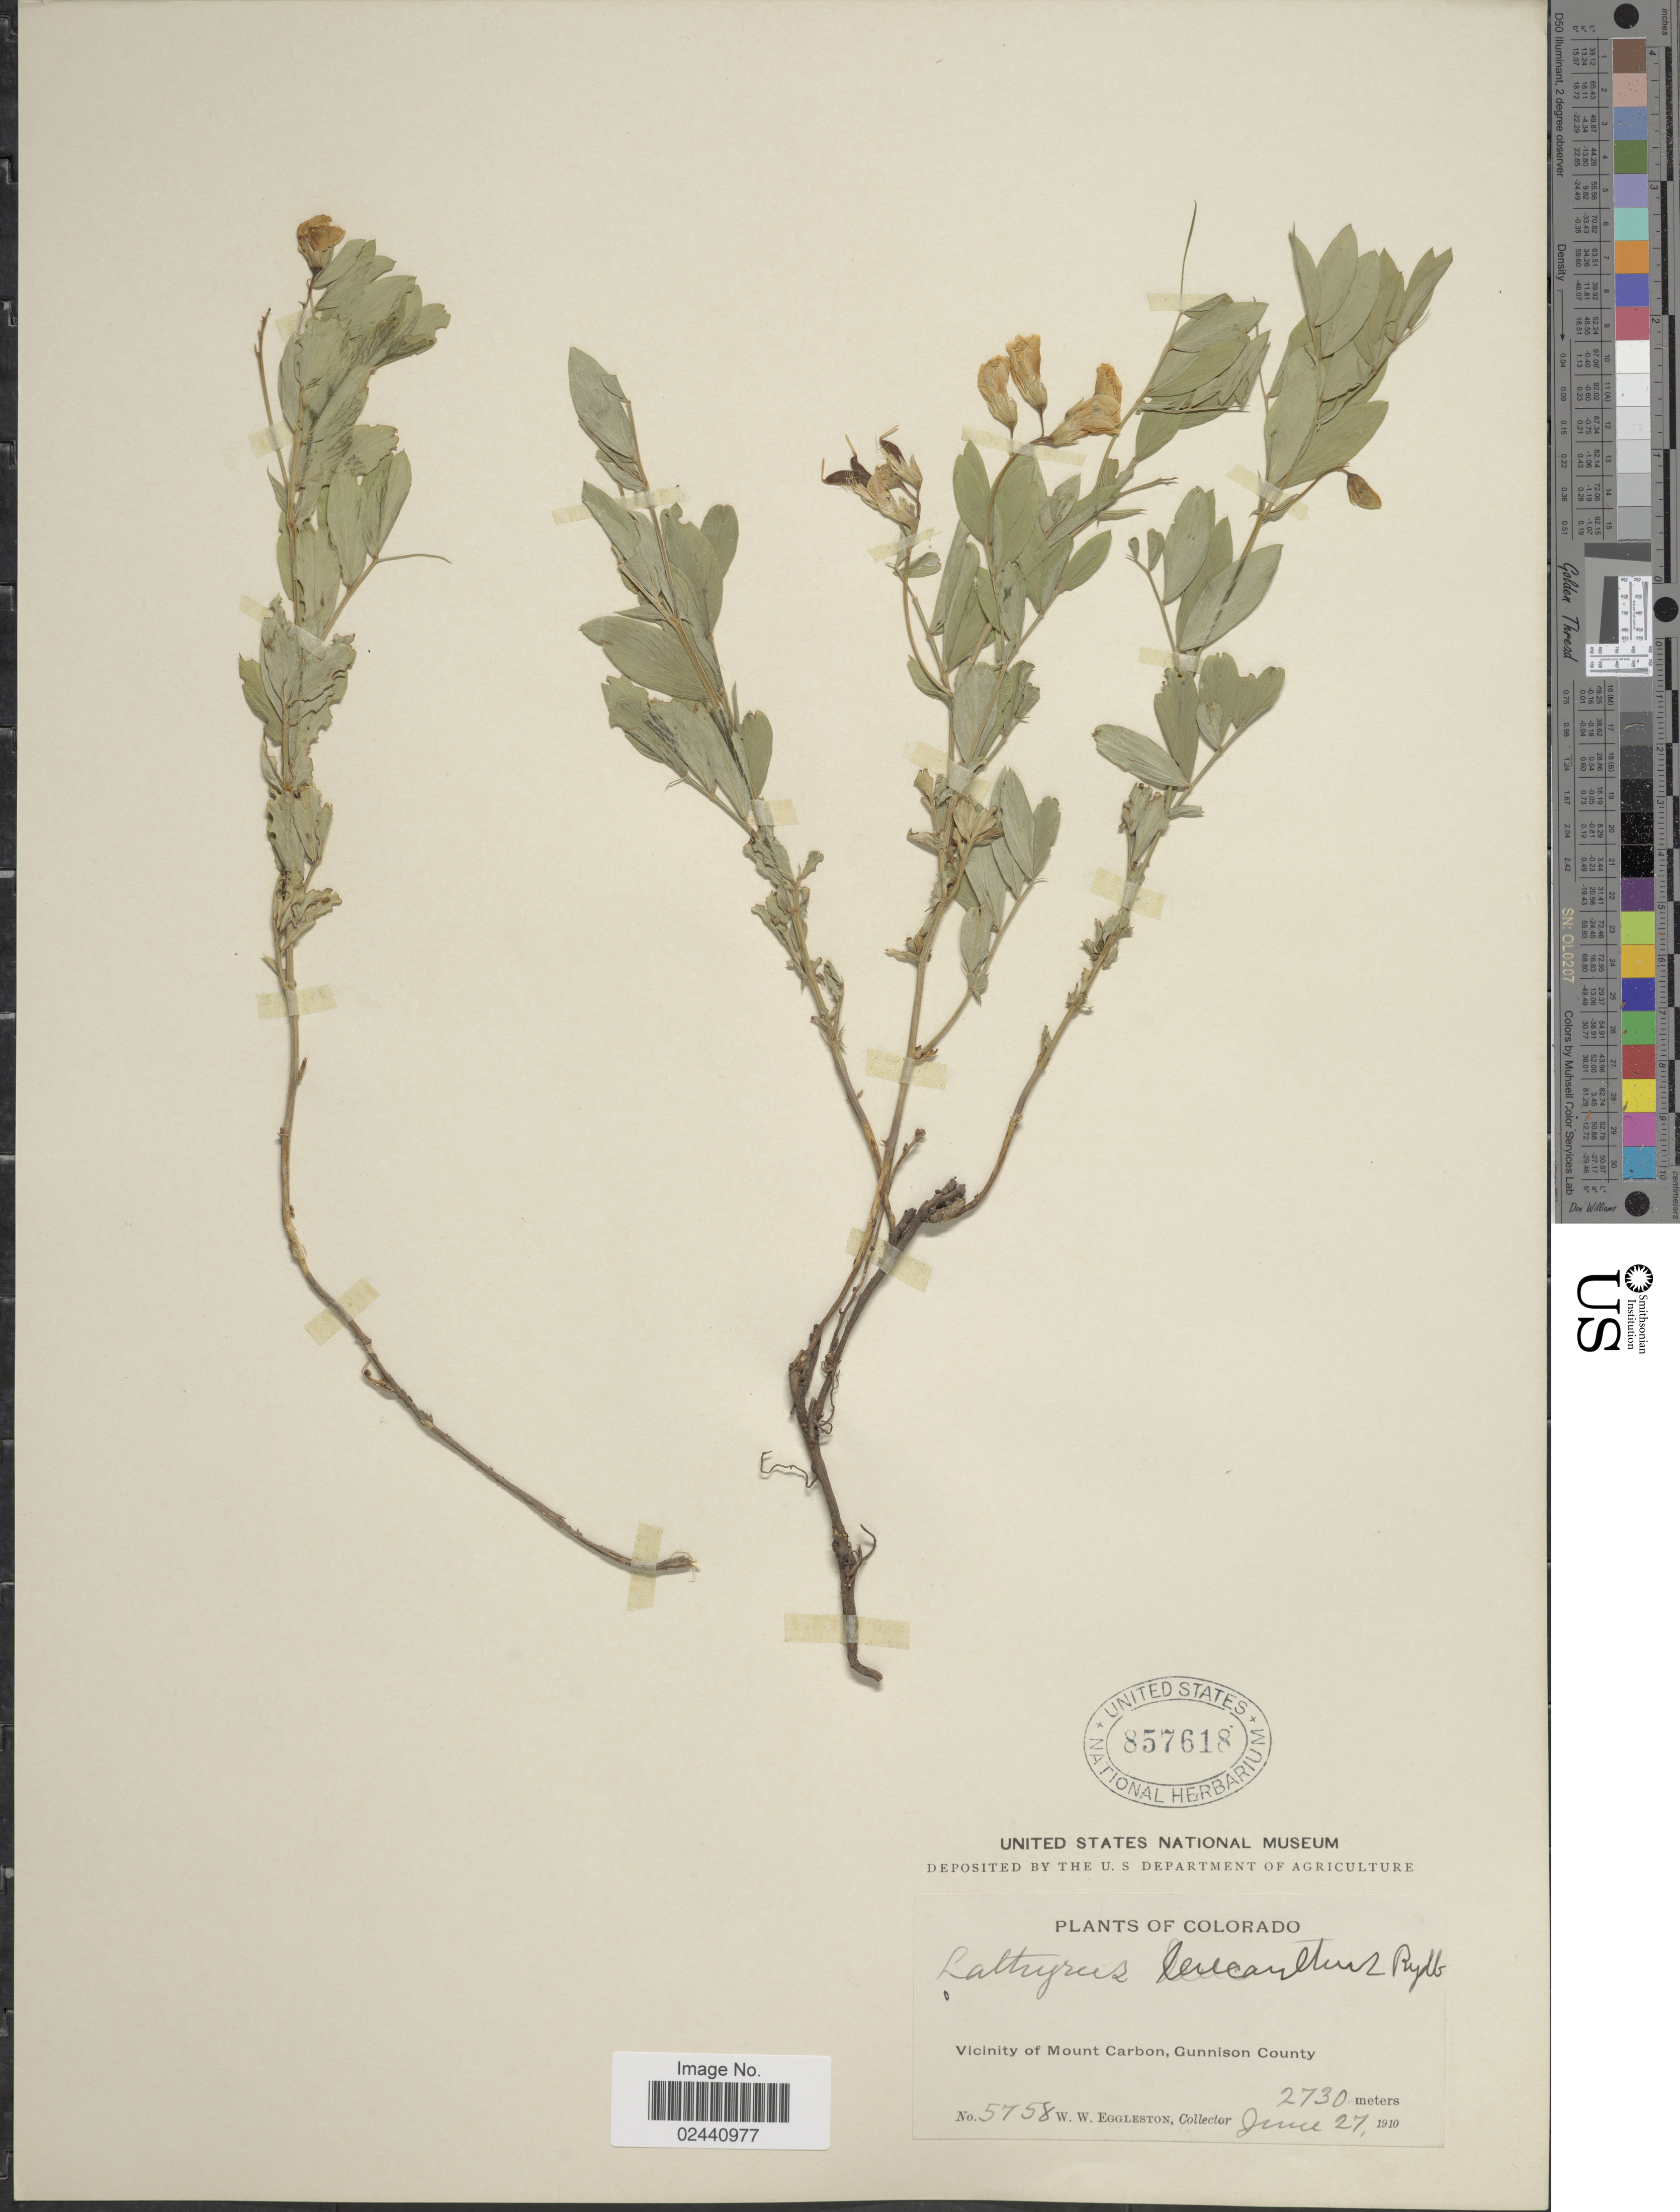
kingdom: Plantae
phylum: Tracheophyta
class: Magnoliopsida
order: Fabales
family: Fabaceae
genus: Lathyrus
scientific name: Lathyrus leucanthus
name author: Rydb.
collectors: W. W. Eggleston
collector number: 5758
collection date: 1910-06-27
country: United States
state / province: Colorado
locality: Vicinity of Mount Carbon, Gunnison County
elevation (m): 2730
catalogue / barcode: US 857618